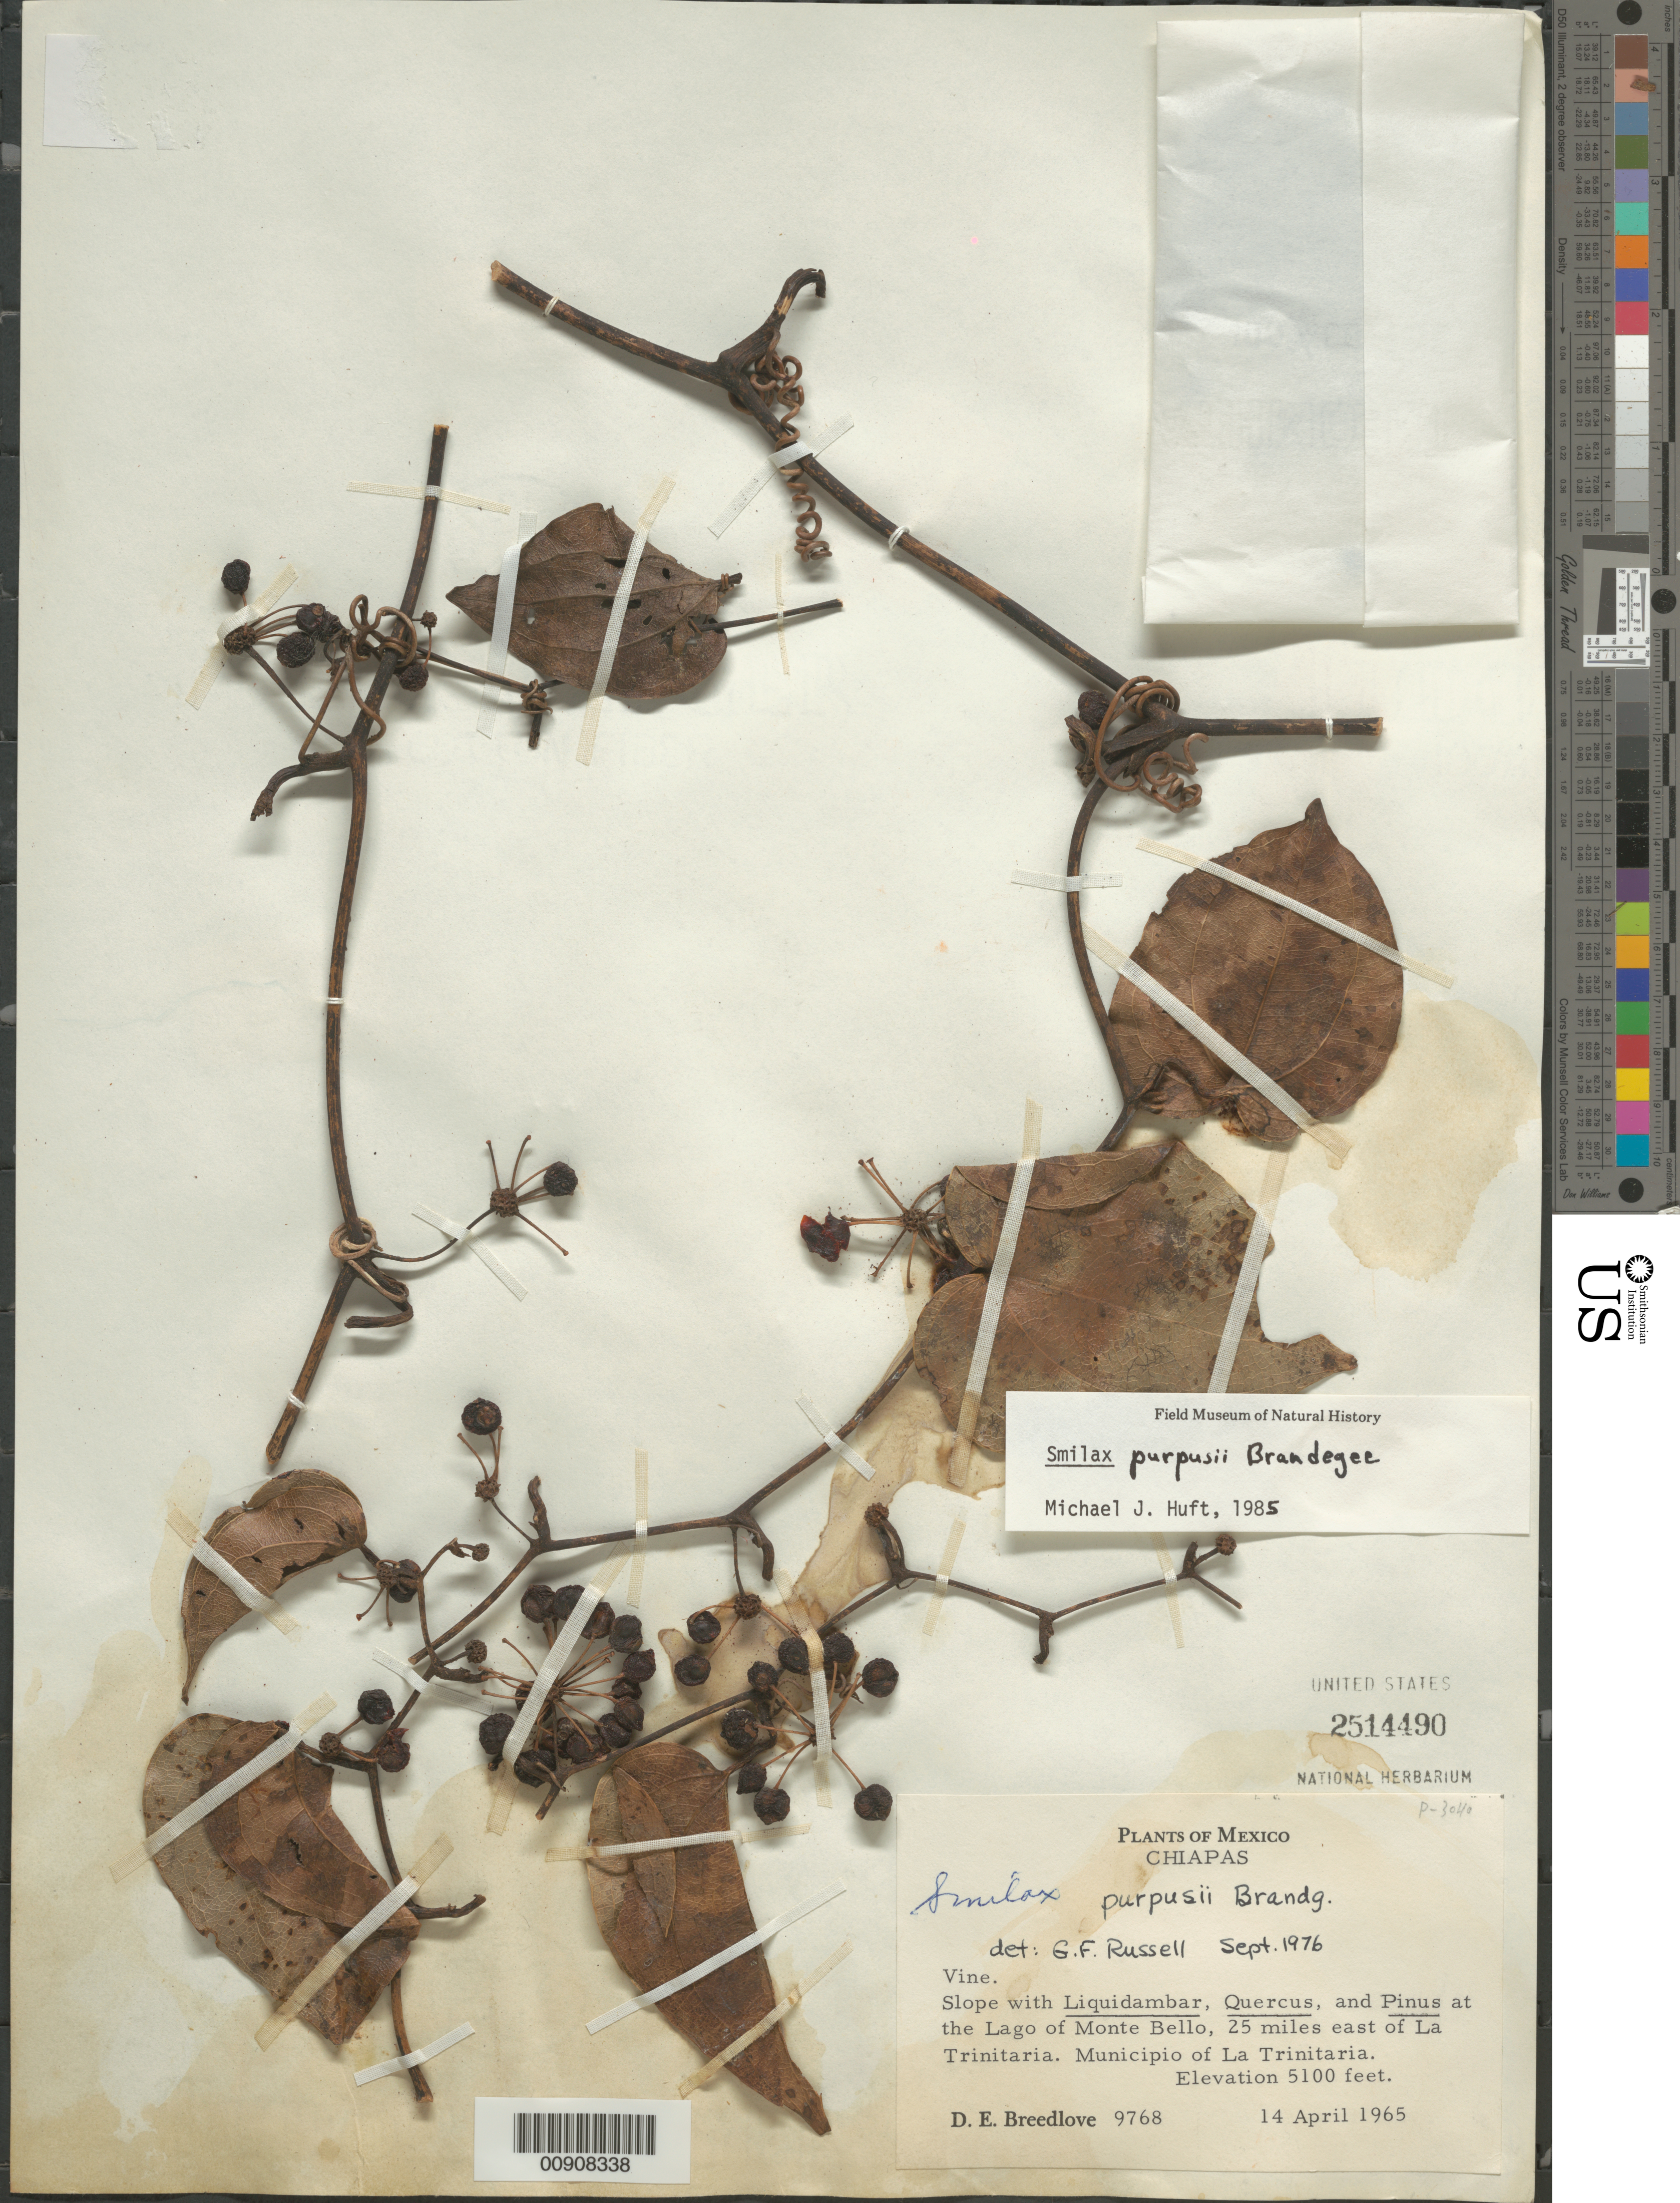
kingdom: Plantae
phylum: Tracheophyta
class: Liliopsida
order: Liliales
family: Smilacaceae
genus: Smilax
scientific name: Smilax purpusii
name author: Brandegee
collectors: D. E. Breedlove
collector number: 9768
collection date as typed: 14 Apr 1965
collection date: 1965-04-14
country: Mexico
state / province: Chiapas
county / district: Trinitaria, La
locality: Lago de Monte Bello, 25 miles east of La Trinitaria, Municipio of La Trinitaria, Chiapas.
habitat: Slope with Liquidambar, Quercus, and Pinus.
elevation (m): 1554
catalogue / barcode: US 2514490